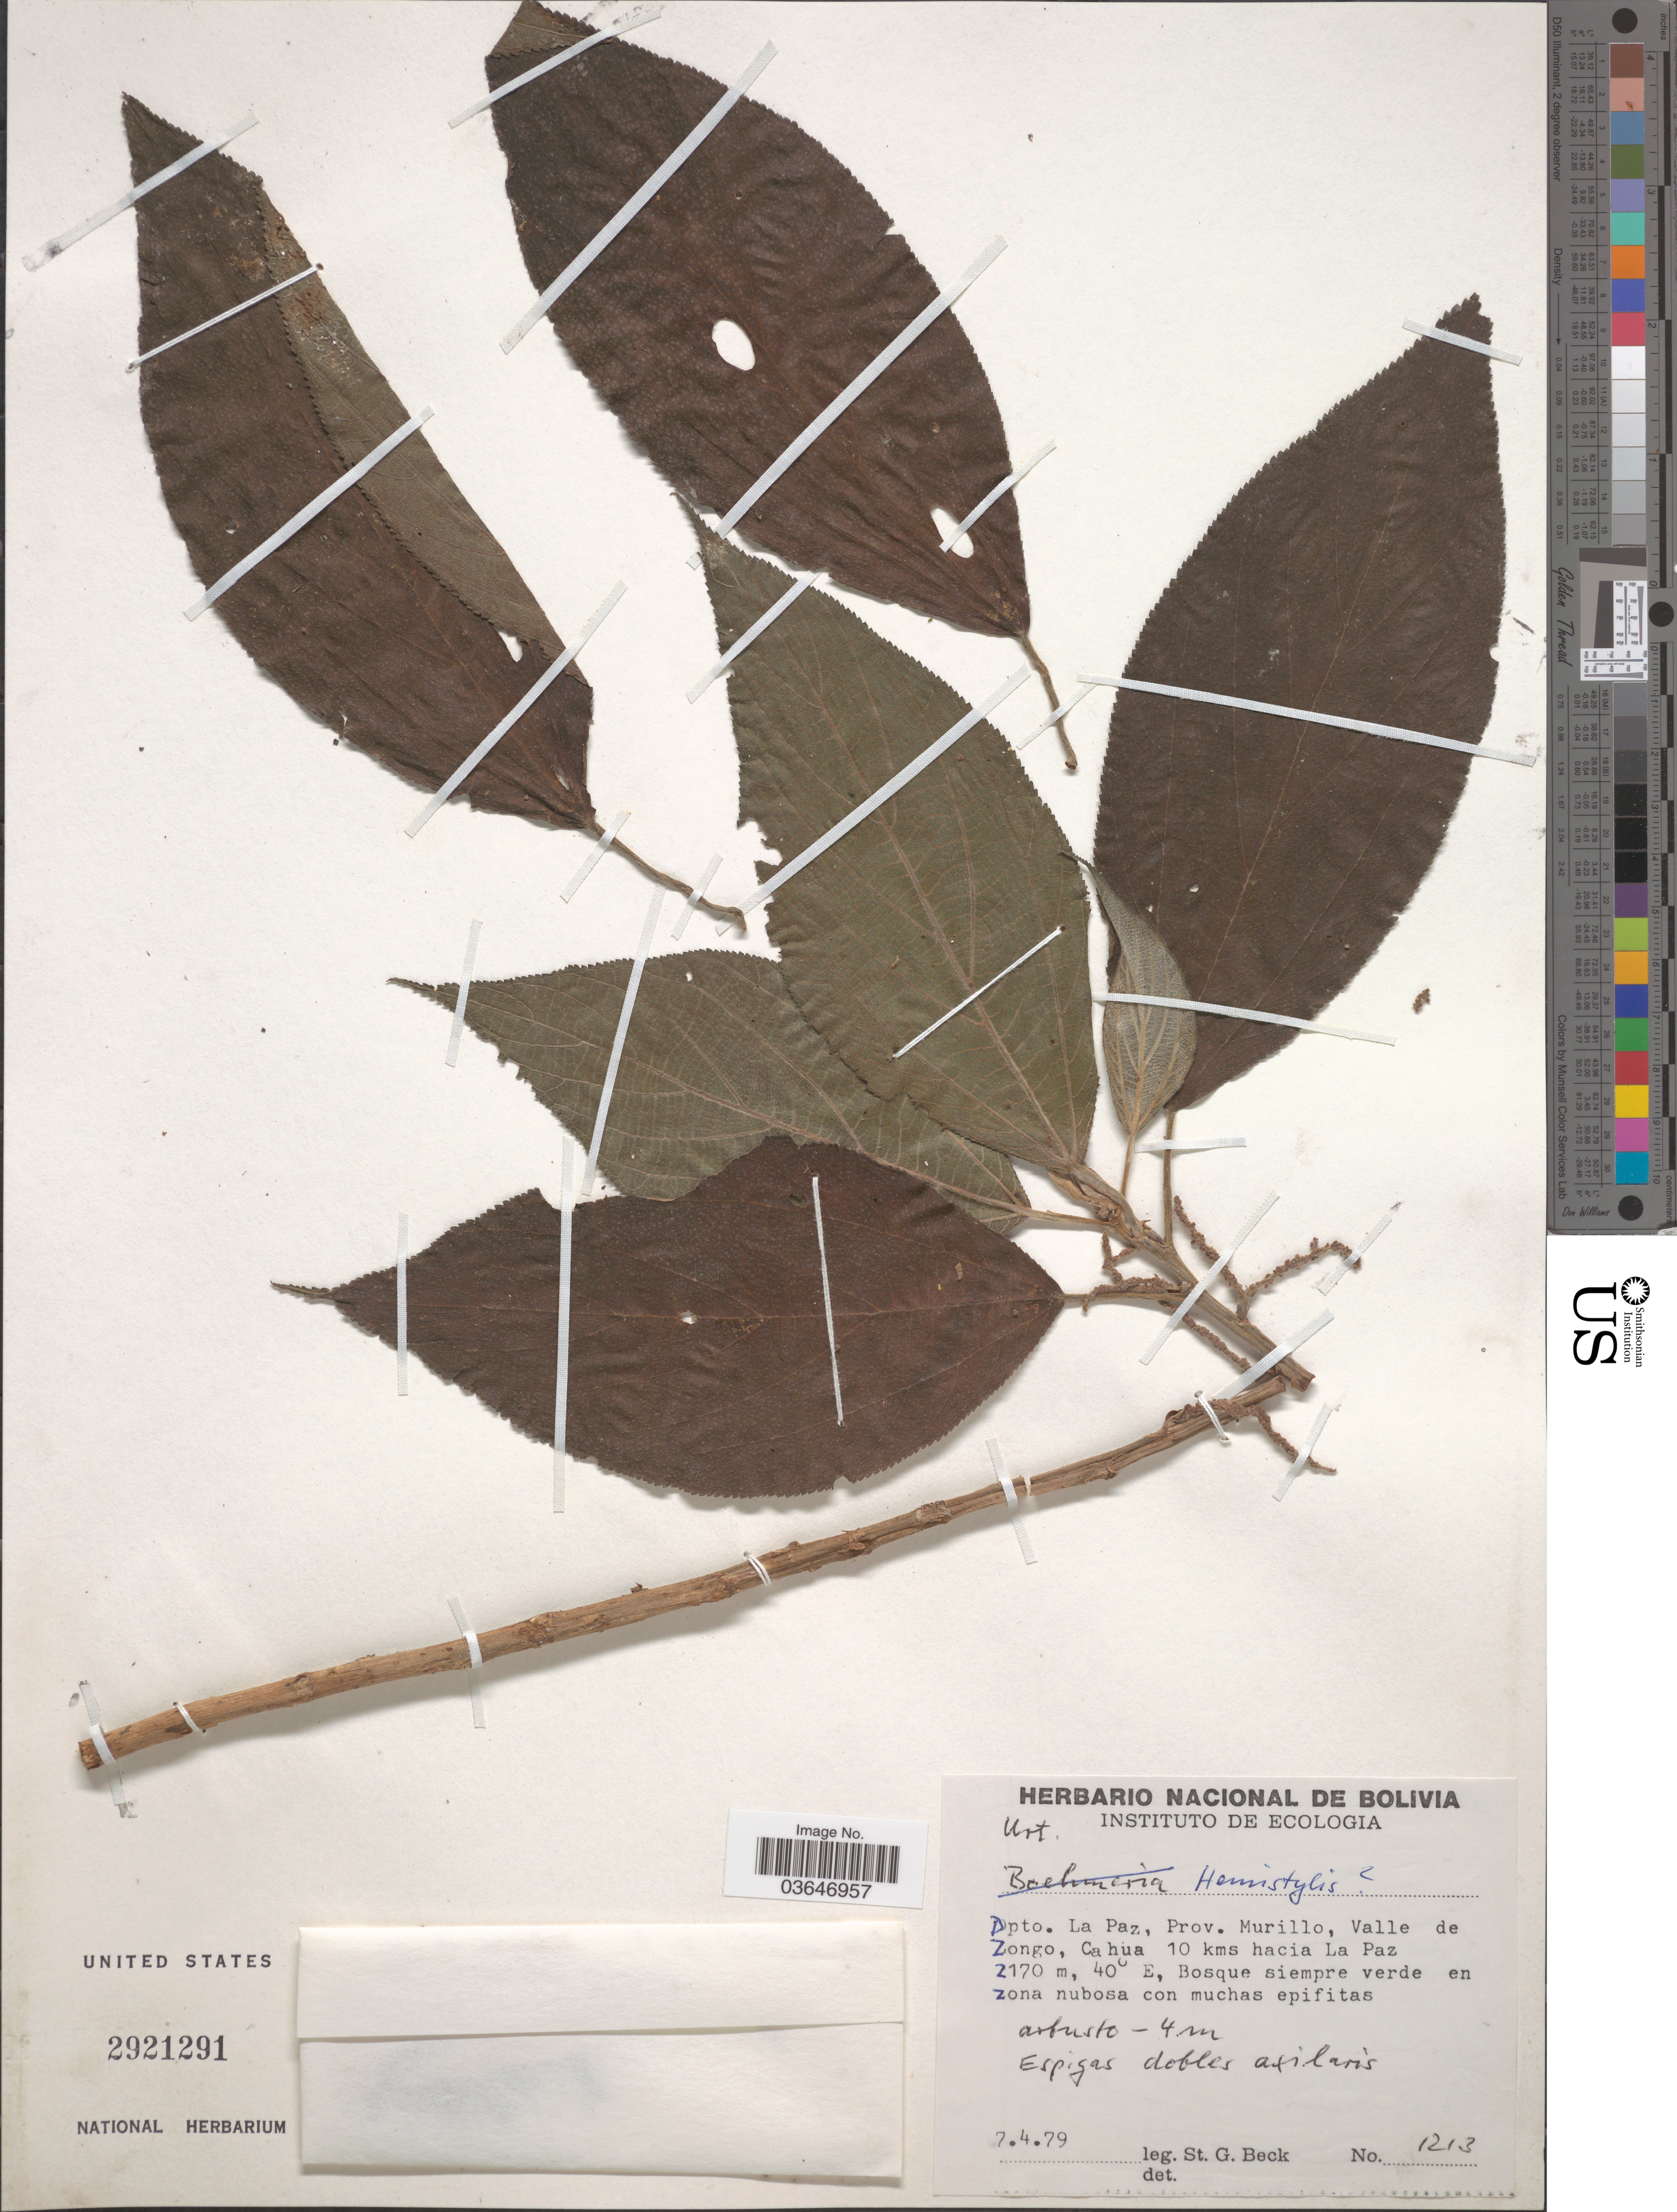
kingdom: Plantae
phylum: Tracheophyta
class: Magnoliopsida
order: Rosales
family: Urticaceae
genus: Hemistylus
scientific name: Hemistylus sp.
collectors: S. G. Beck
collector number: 1213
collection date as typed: Transcribed d/m/y: 7/4/79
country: Bolivia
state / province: La Paz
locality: Dpto. La Paz, Prov. Murillo, Valle de Zongo, Cahua 10 kms hacia La Paz.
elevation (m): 2170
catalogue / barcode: US 2921291